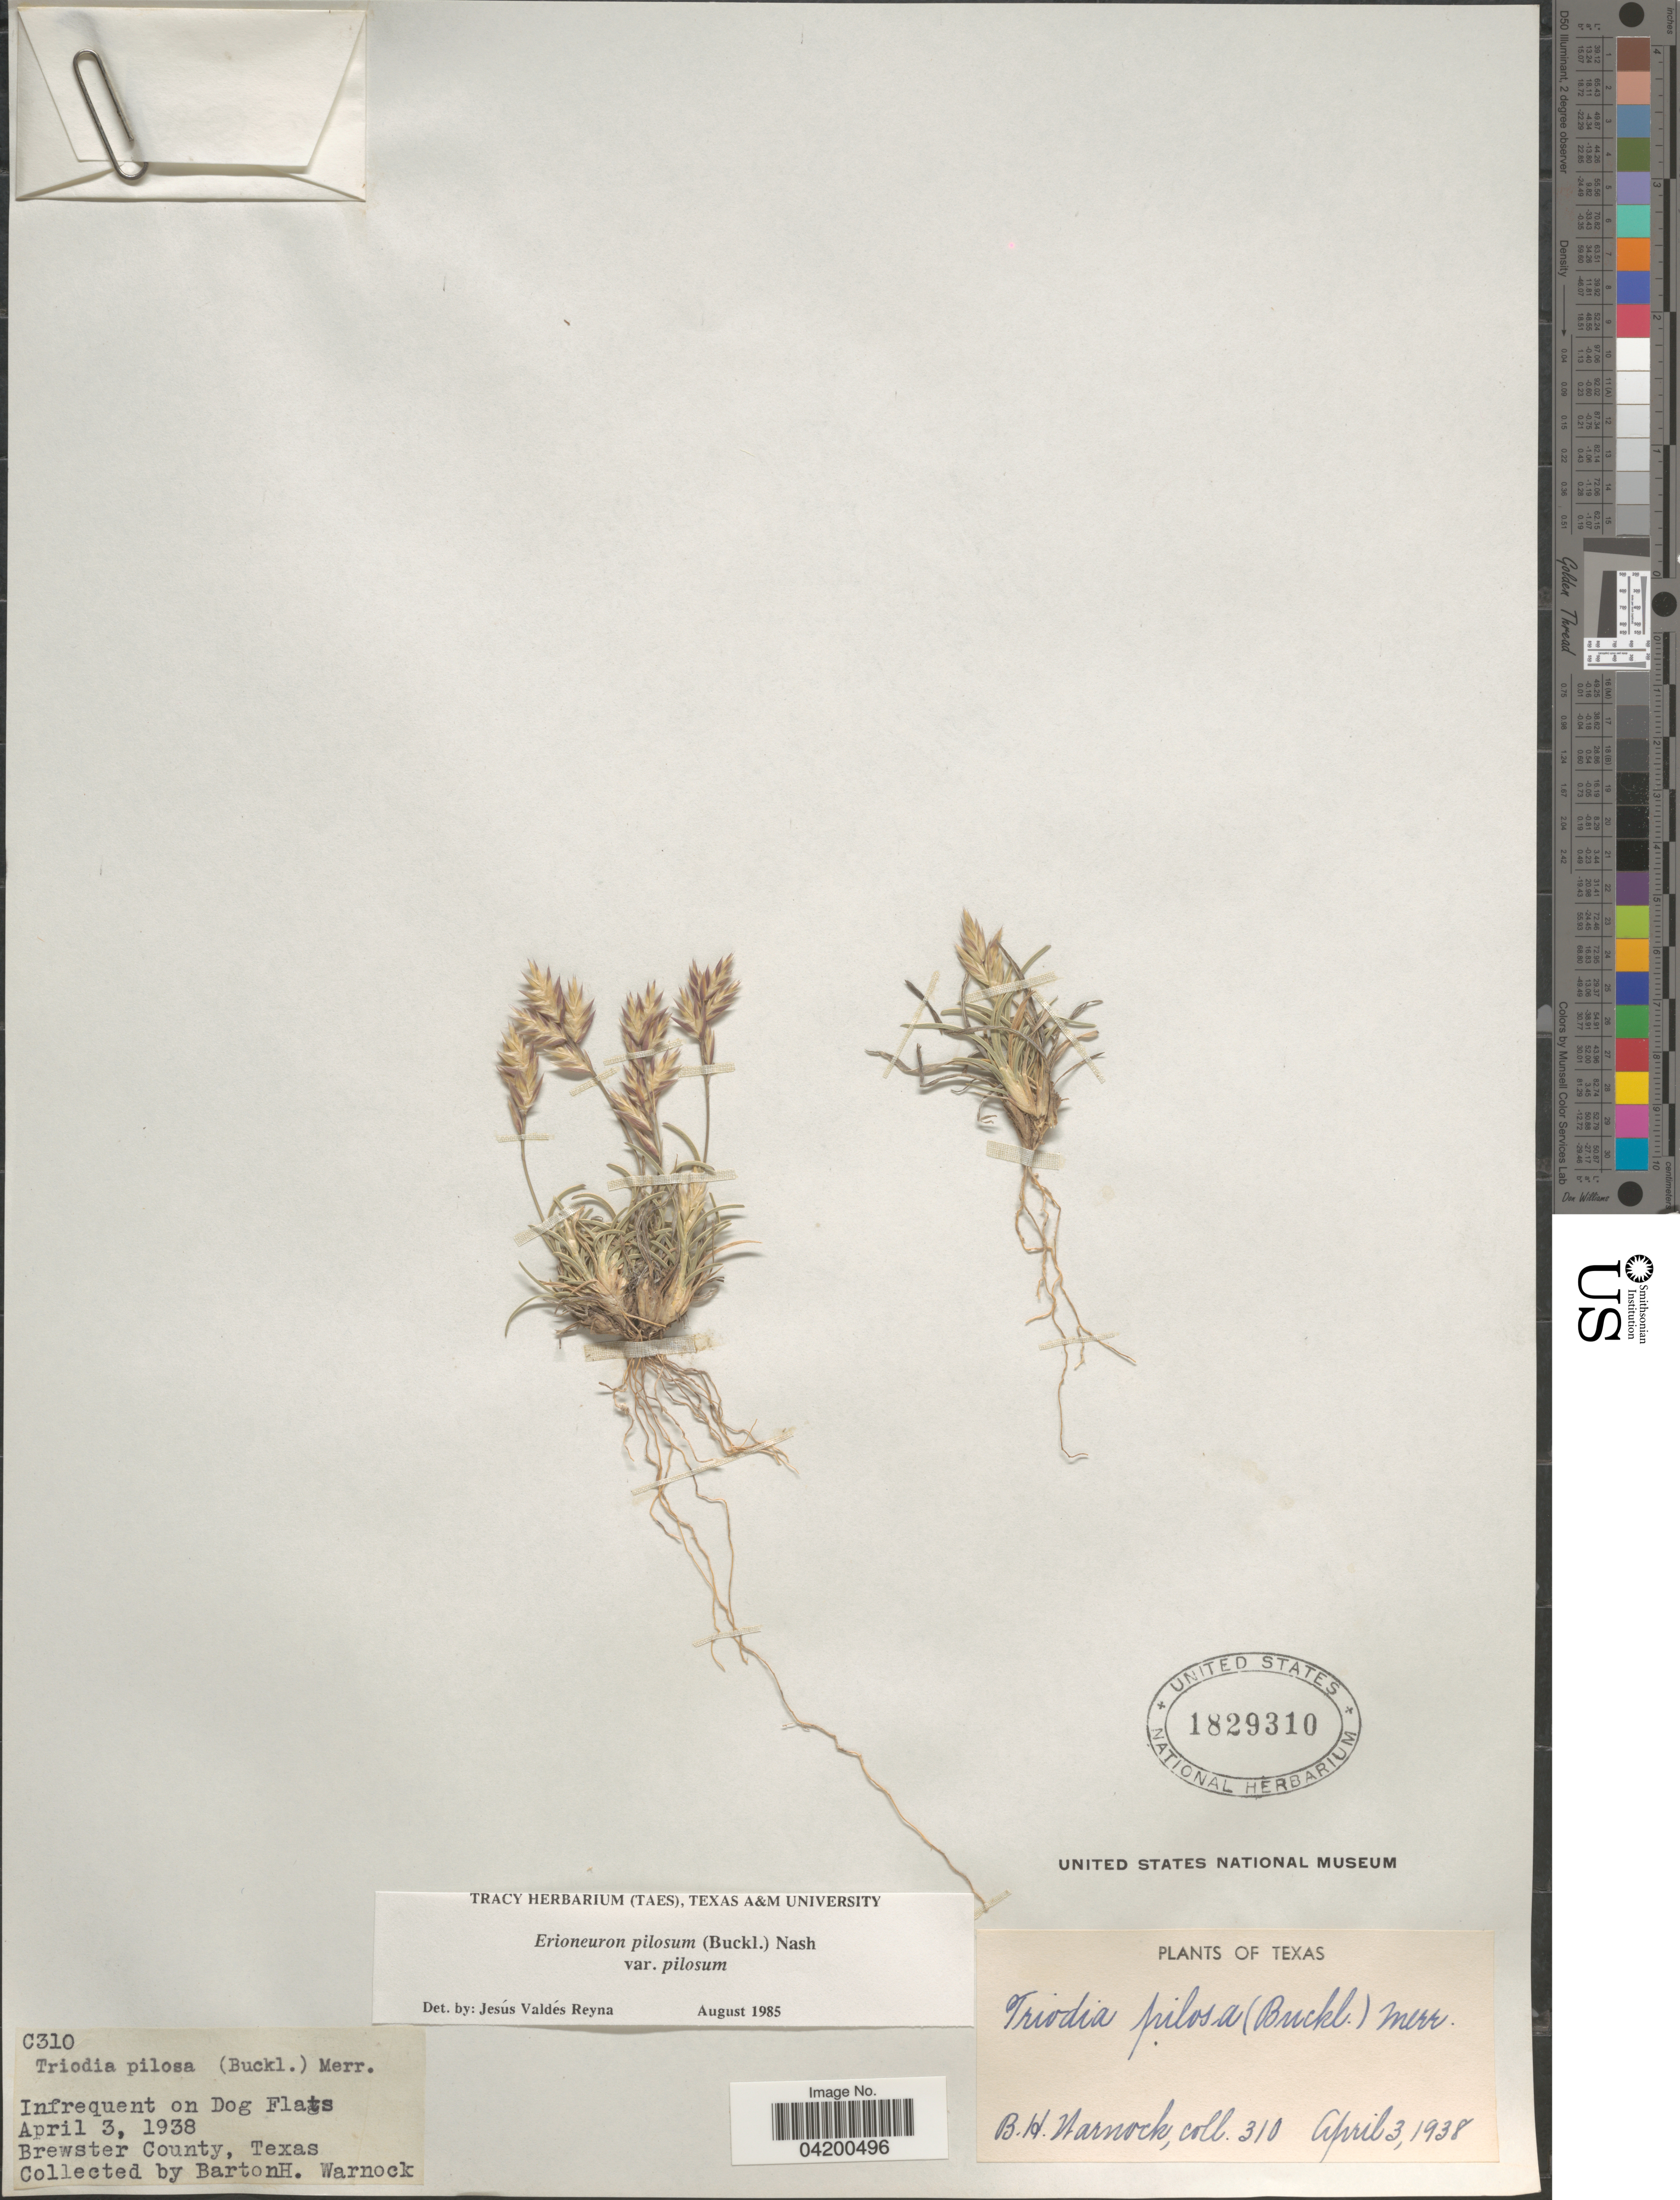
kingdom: Plantae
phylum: Tracheophyta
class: Liliopsida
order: Poales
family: Poaceae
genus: Erioneuron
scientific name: Erioneuron pilosum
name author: (Buckley) Nash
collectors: B. H. Warnock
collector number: C310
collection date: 1938-04-03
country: United States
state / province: Texas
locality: Infrequent on Dog Flats. Brewster County.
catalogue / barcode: US 1829310